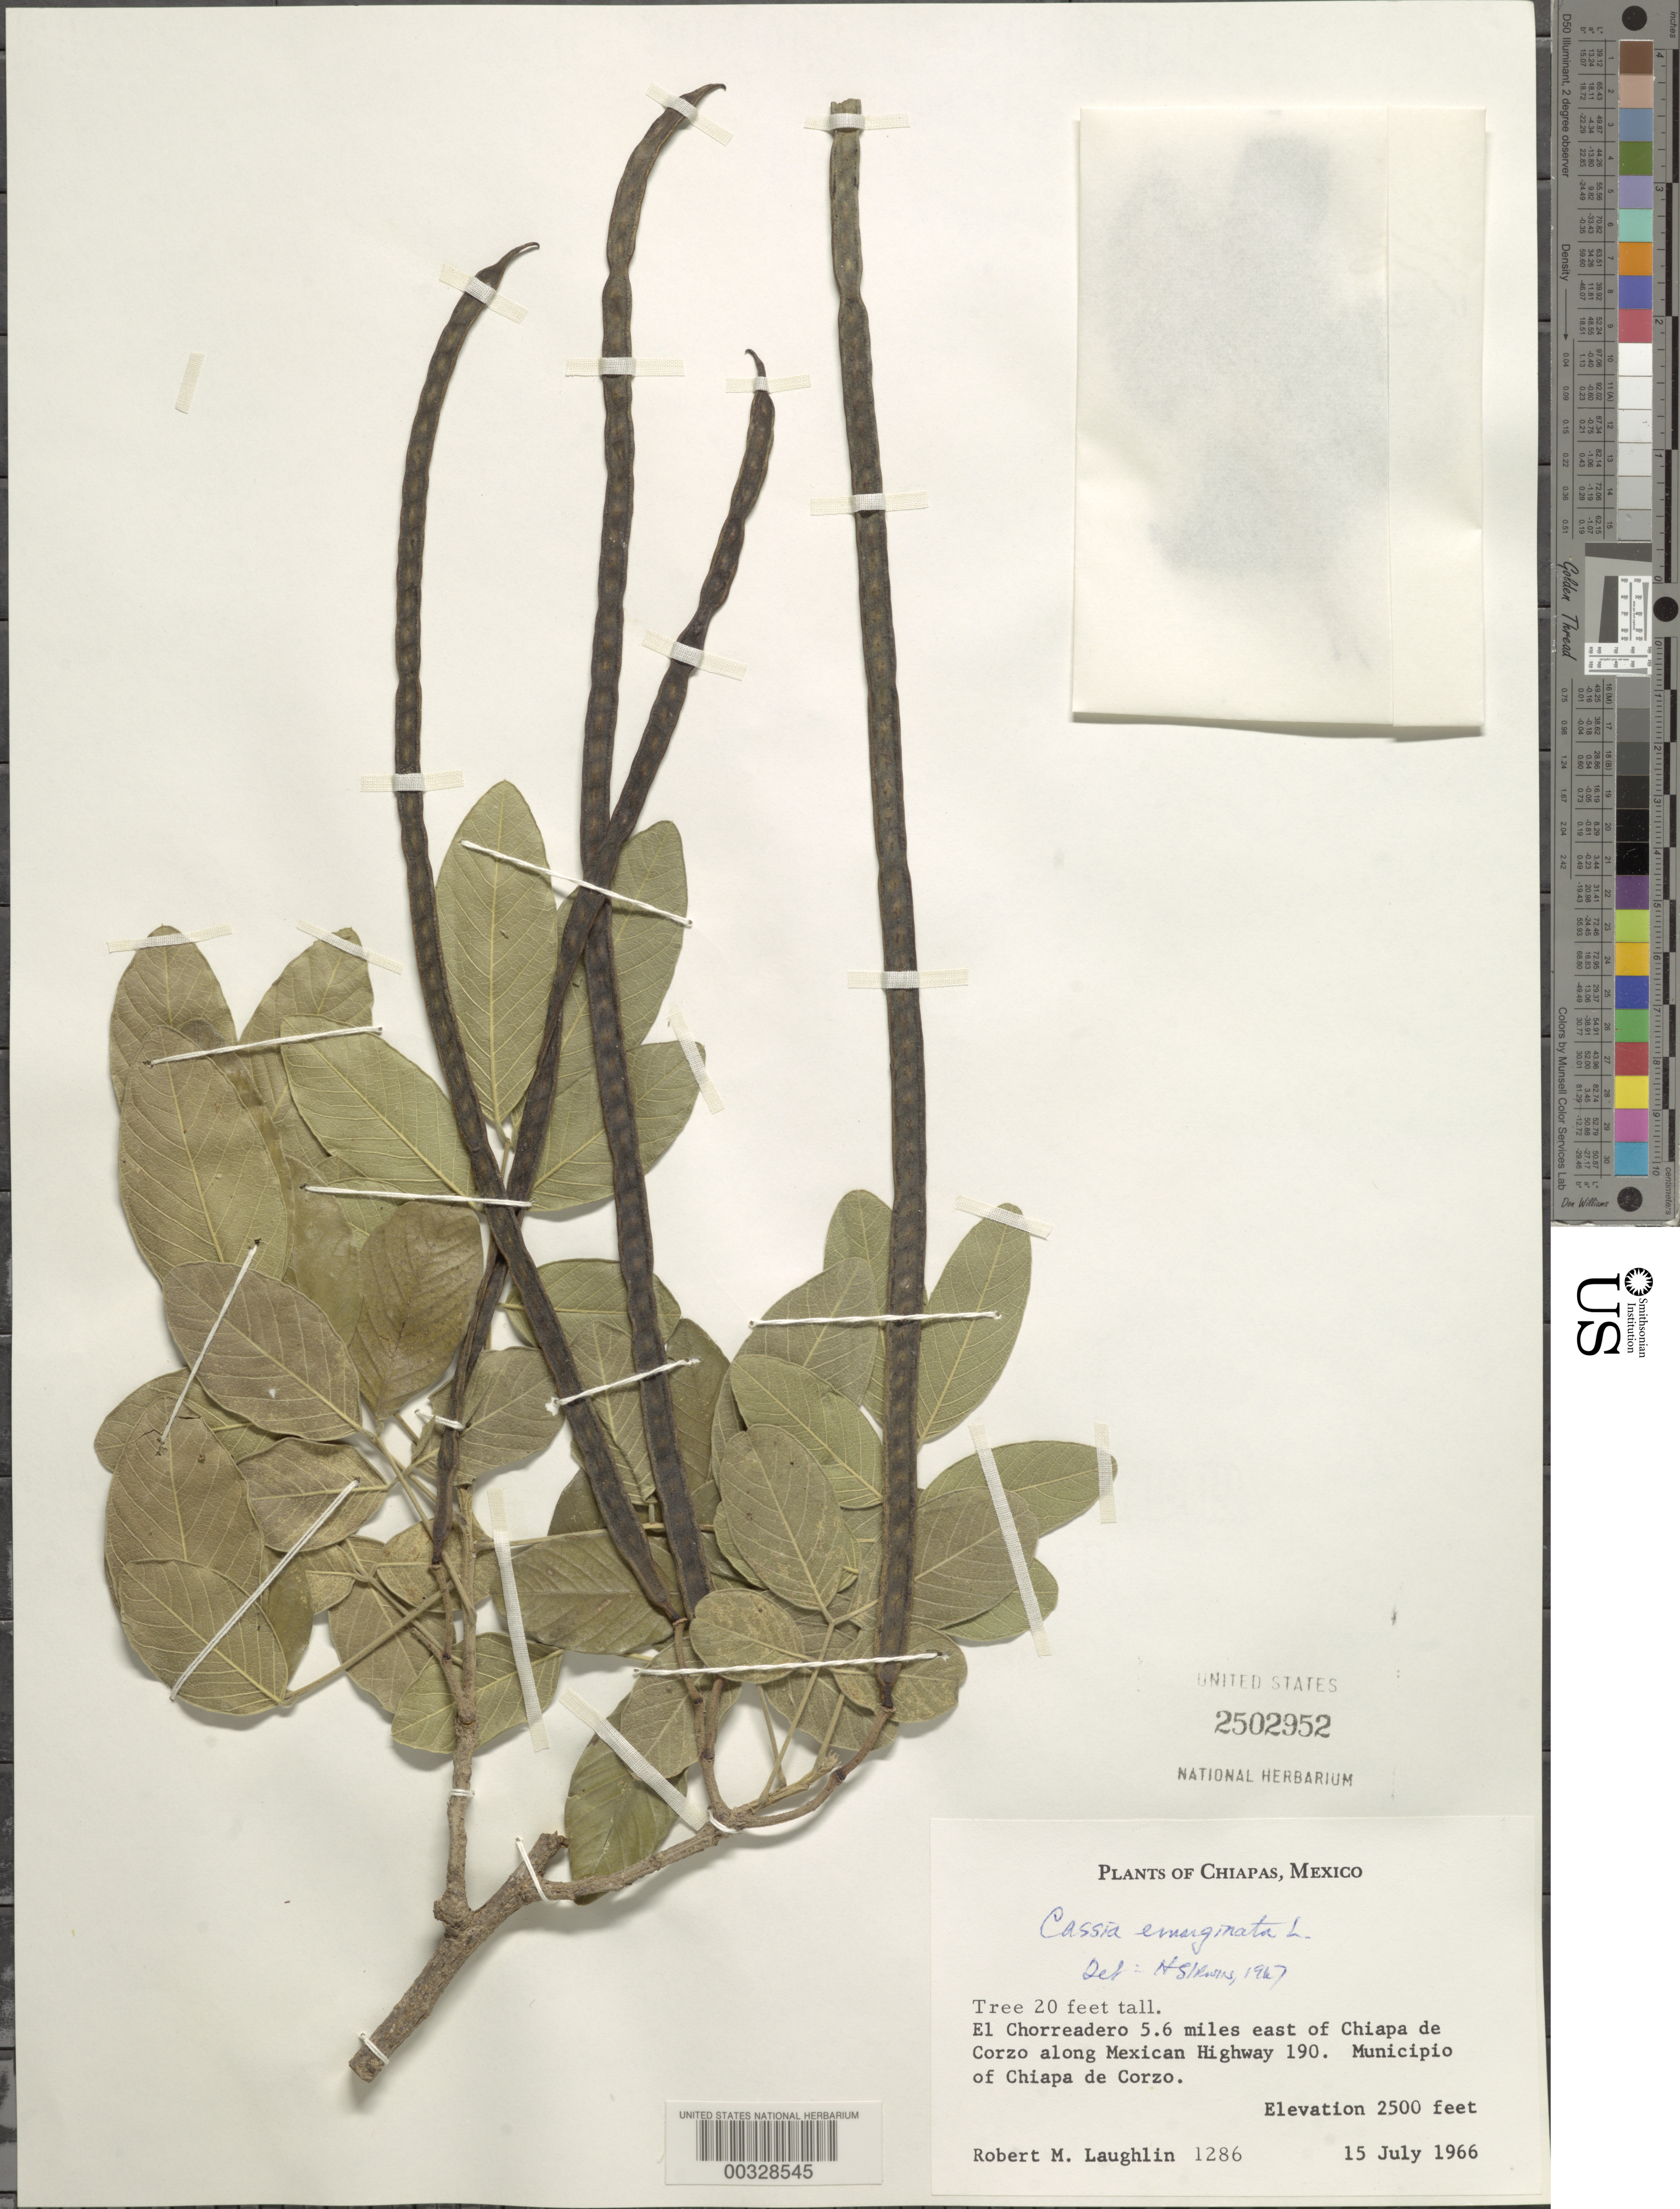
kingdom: Plantae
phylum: Tracheophyta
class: Magnoliopsida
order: Fabales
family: Fabaceae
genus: Senna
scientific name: Senna emarginata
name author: L.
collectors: R. M. Laughlin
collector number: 1286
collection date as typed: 15 Jul 1966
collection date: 1966-07-15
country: Mexico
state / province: Chiapas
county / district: Chiapa de Corzo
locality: El Chorreadero 5.6 mi E of Chiapa de Corzo along Mexican highway 190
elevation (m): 762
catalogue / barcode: US 2502952